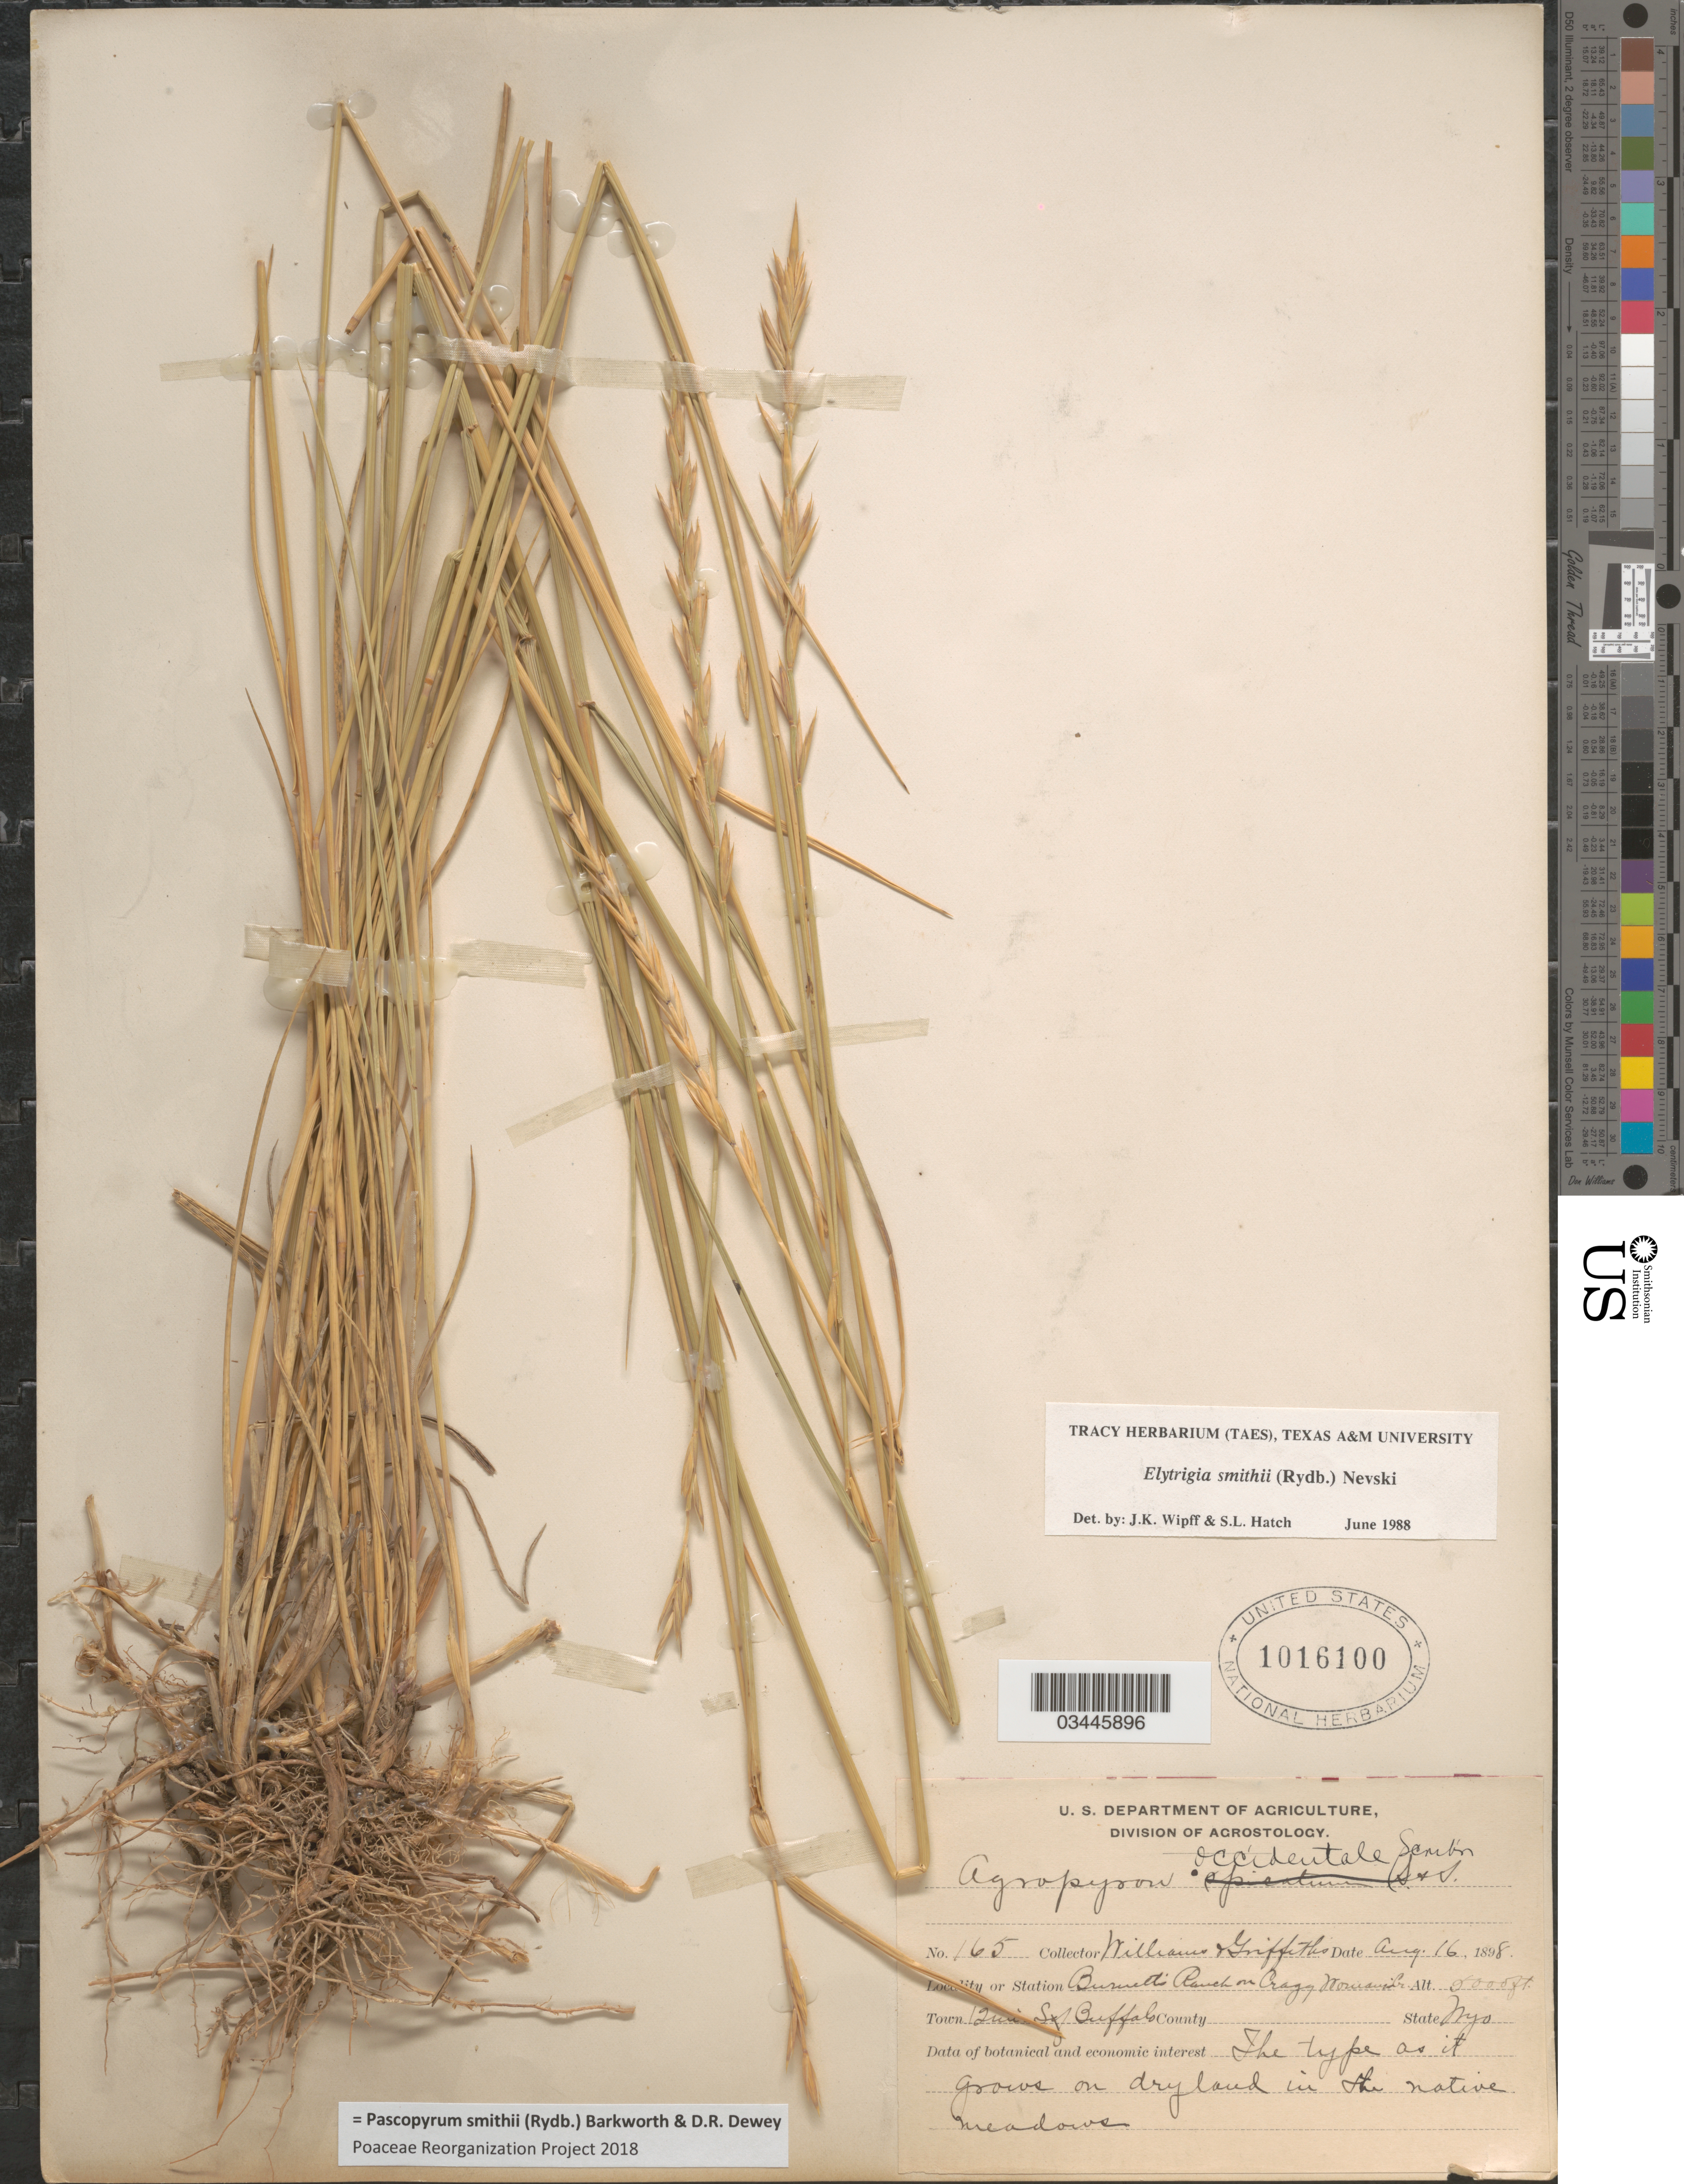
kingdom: Plantae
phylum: Tracheophyta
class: Liliopsida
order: Poales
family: Poaceae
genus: Pascopyrum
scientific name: Pascopyrum smithii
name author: (Rydb.) Barkworth & Dewey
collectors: -- Williams & -- Griffiths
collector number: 165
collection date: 1898-08-16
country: United States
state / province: Wyoming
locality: Burnett's Ranch on Crazy Woman Cr. 12 mi S of Buffalo. Grows on dryland in the native meadows.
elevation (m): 1524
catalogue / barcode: US 1016100